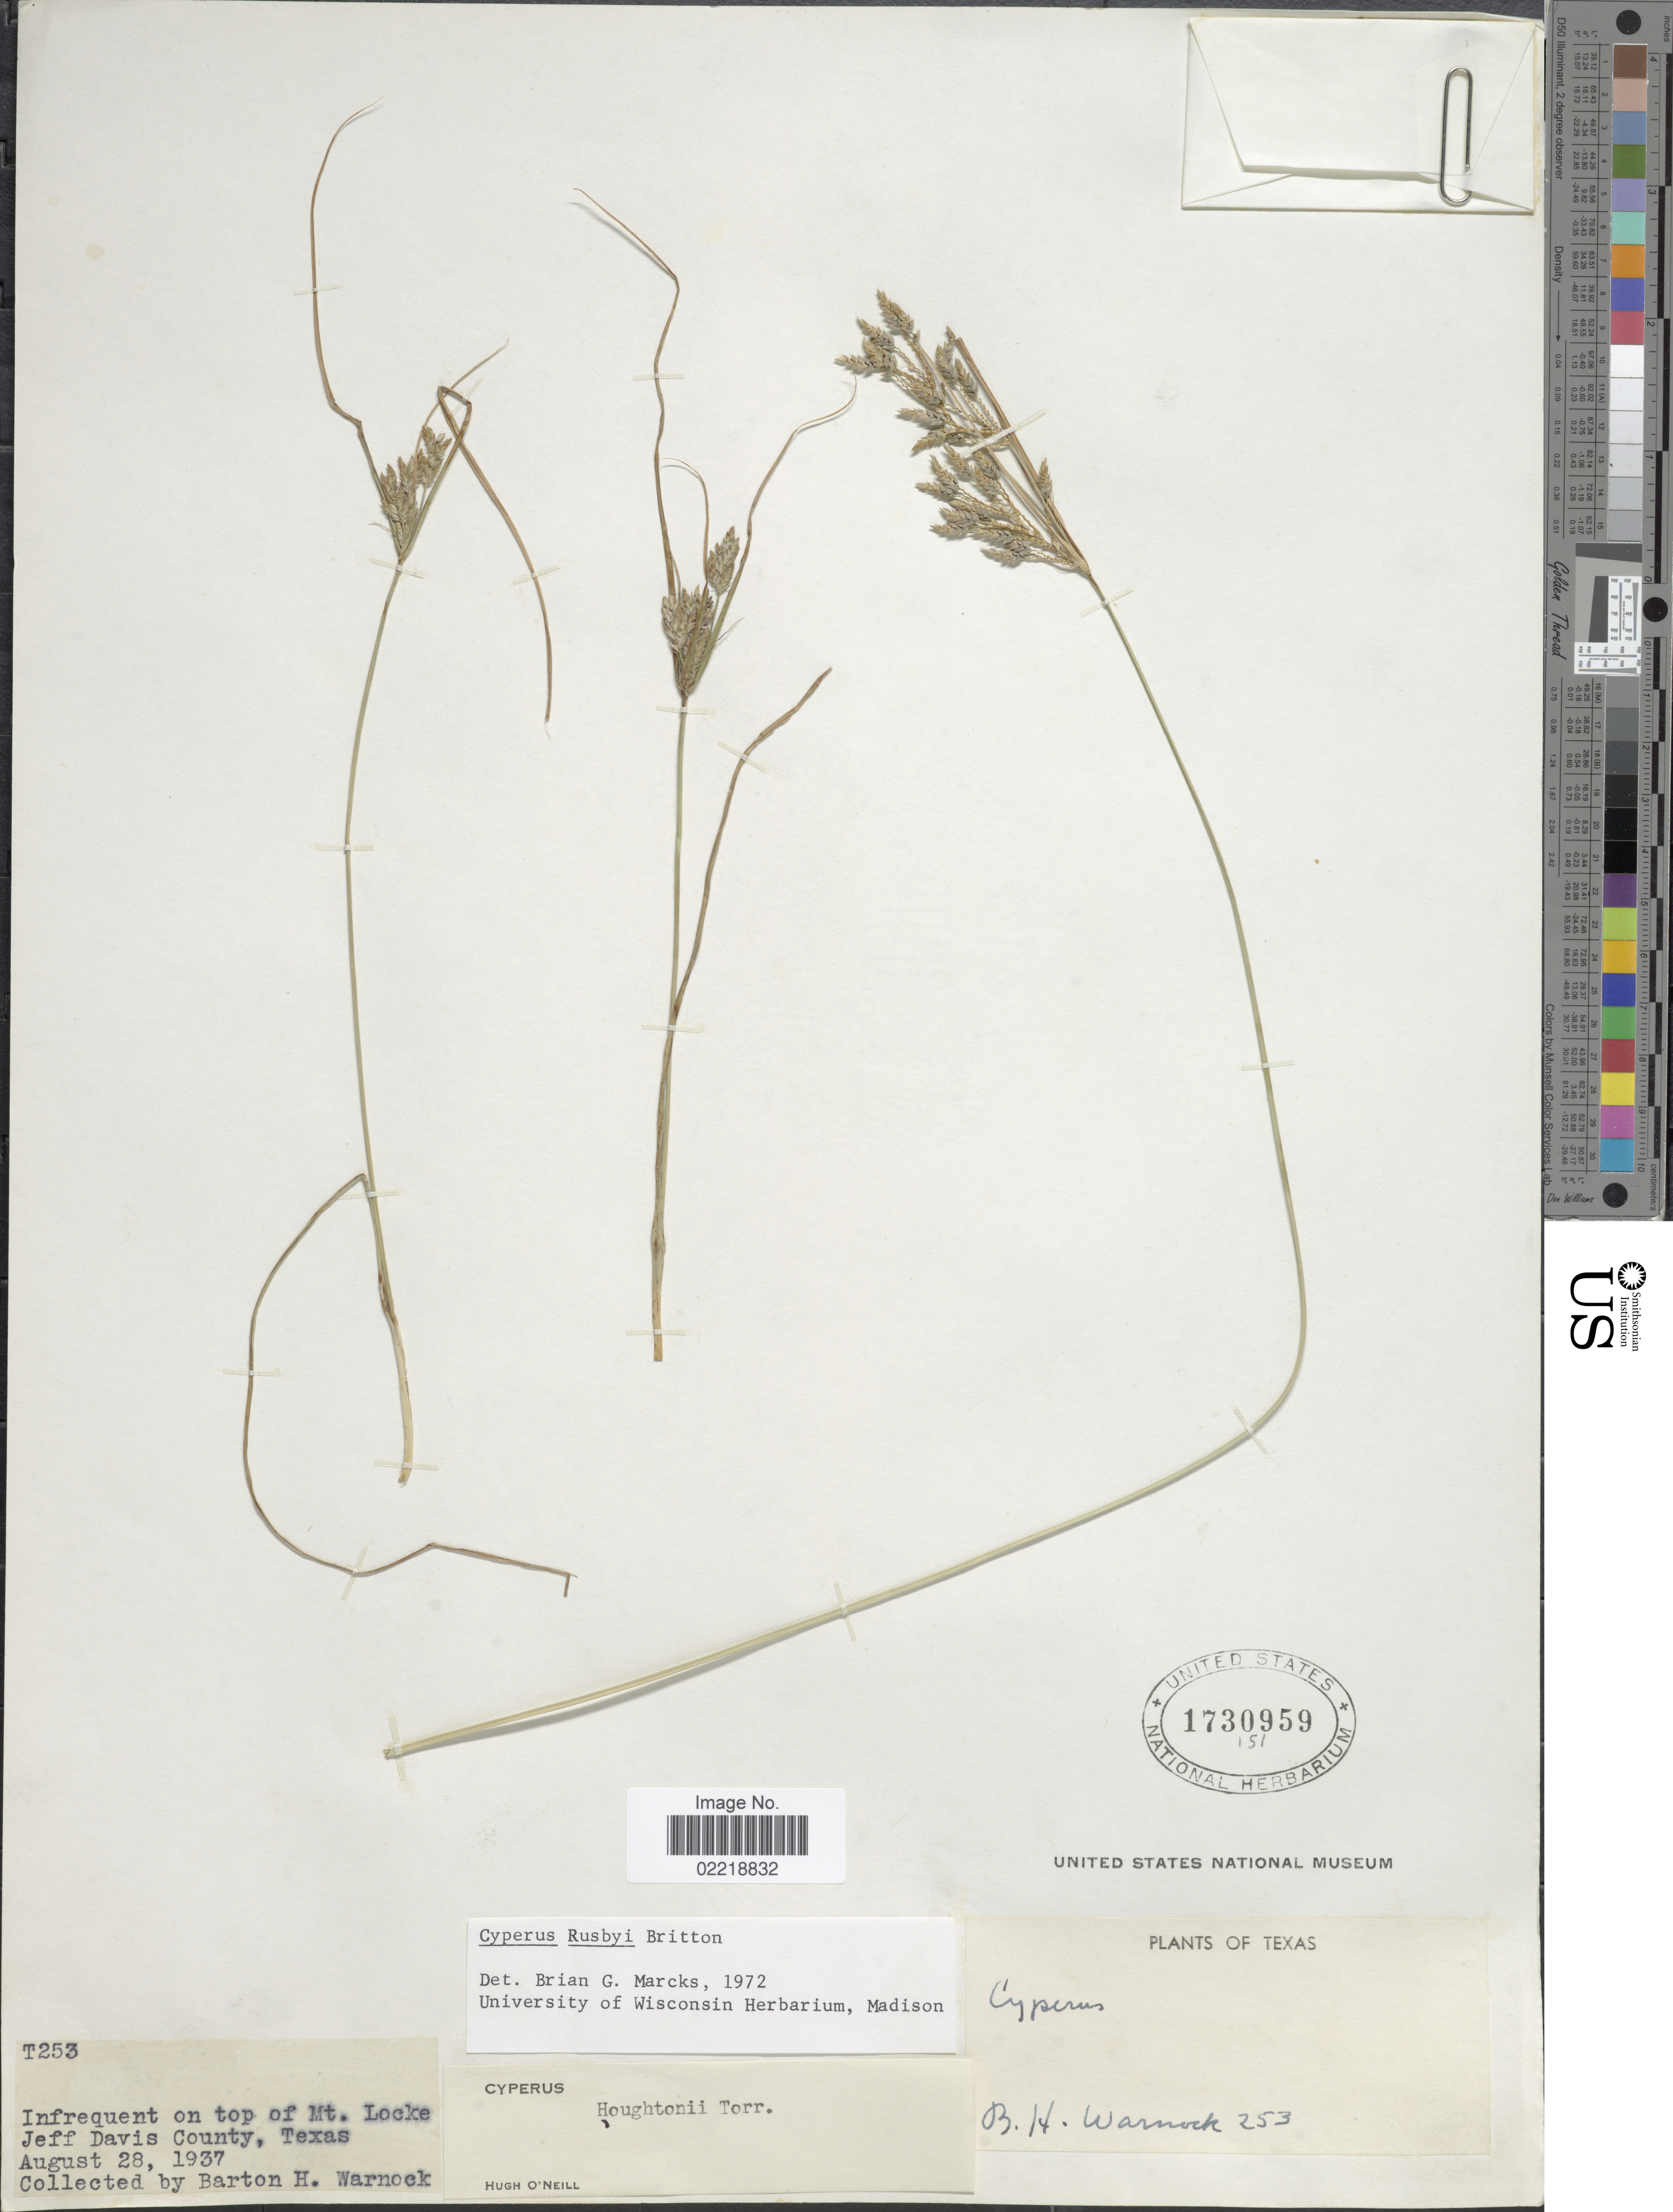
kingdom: Plantae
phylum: Tracheophyta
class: Liliopsida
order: Poales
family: Cyperaceae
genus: Cyperus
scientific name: Cyperus sphaerolepis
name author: Boeckeler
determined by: Strong, Mark T., (BOT), Smithsonian Institution - National Museum of Natural History (UNITED STATES)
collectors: B. H. Warnock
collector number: T253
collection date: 1937-08-28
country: United States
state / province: Texas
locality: top of Mt. Locke, Jeff Davis County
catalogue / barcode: US 1730959